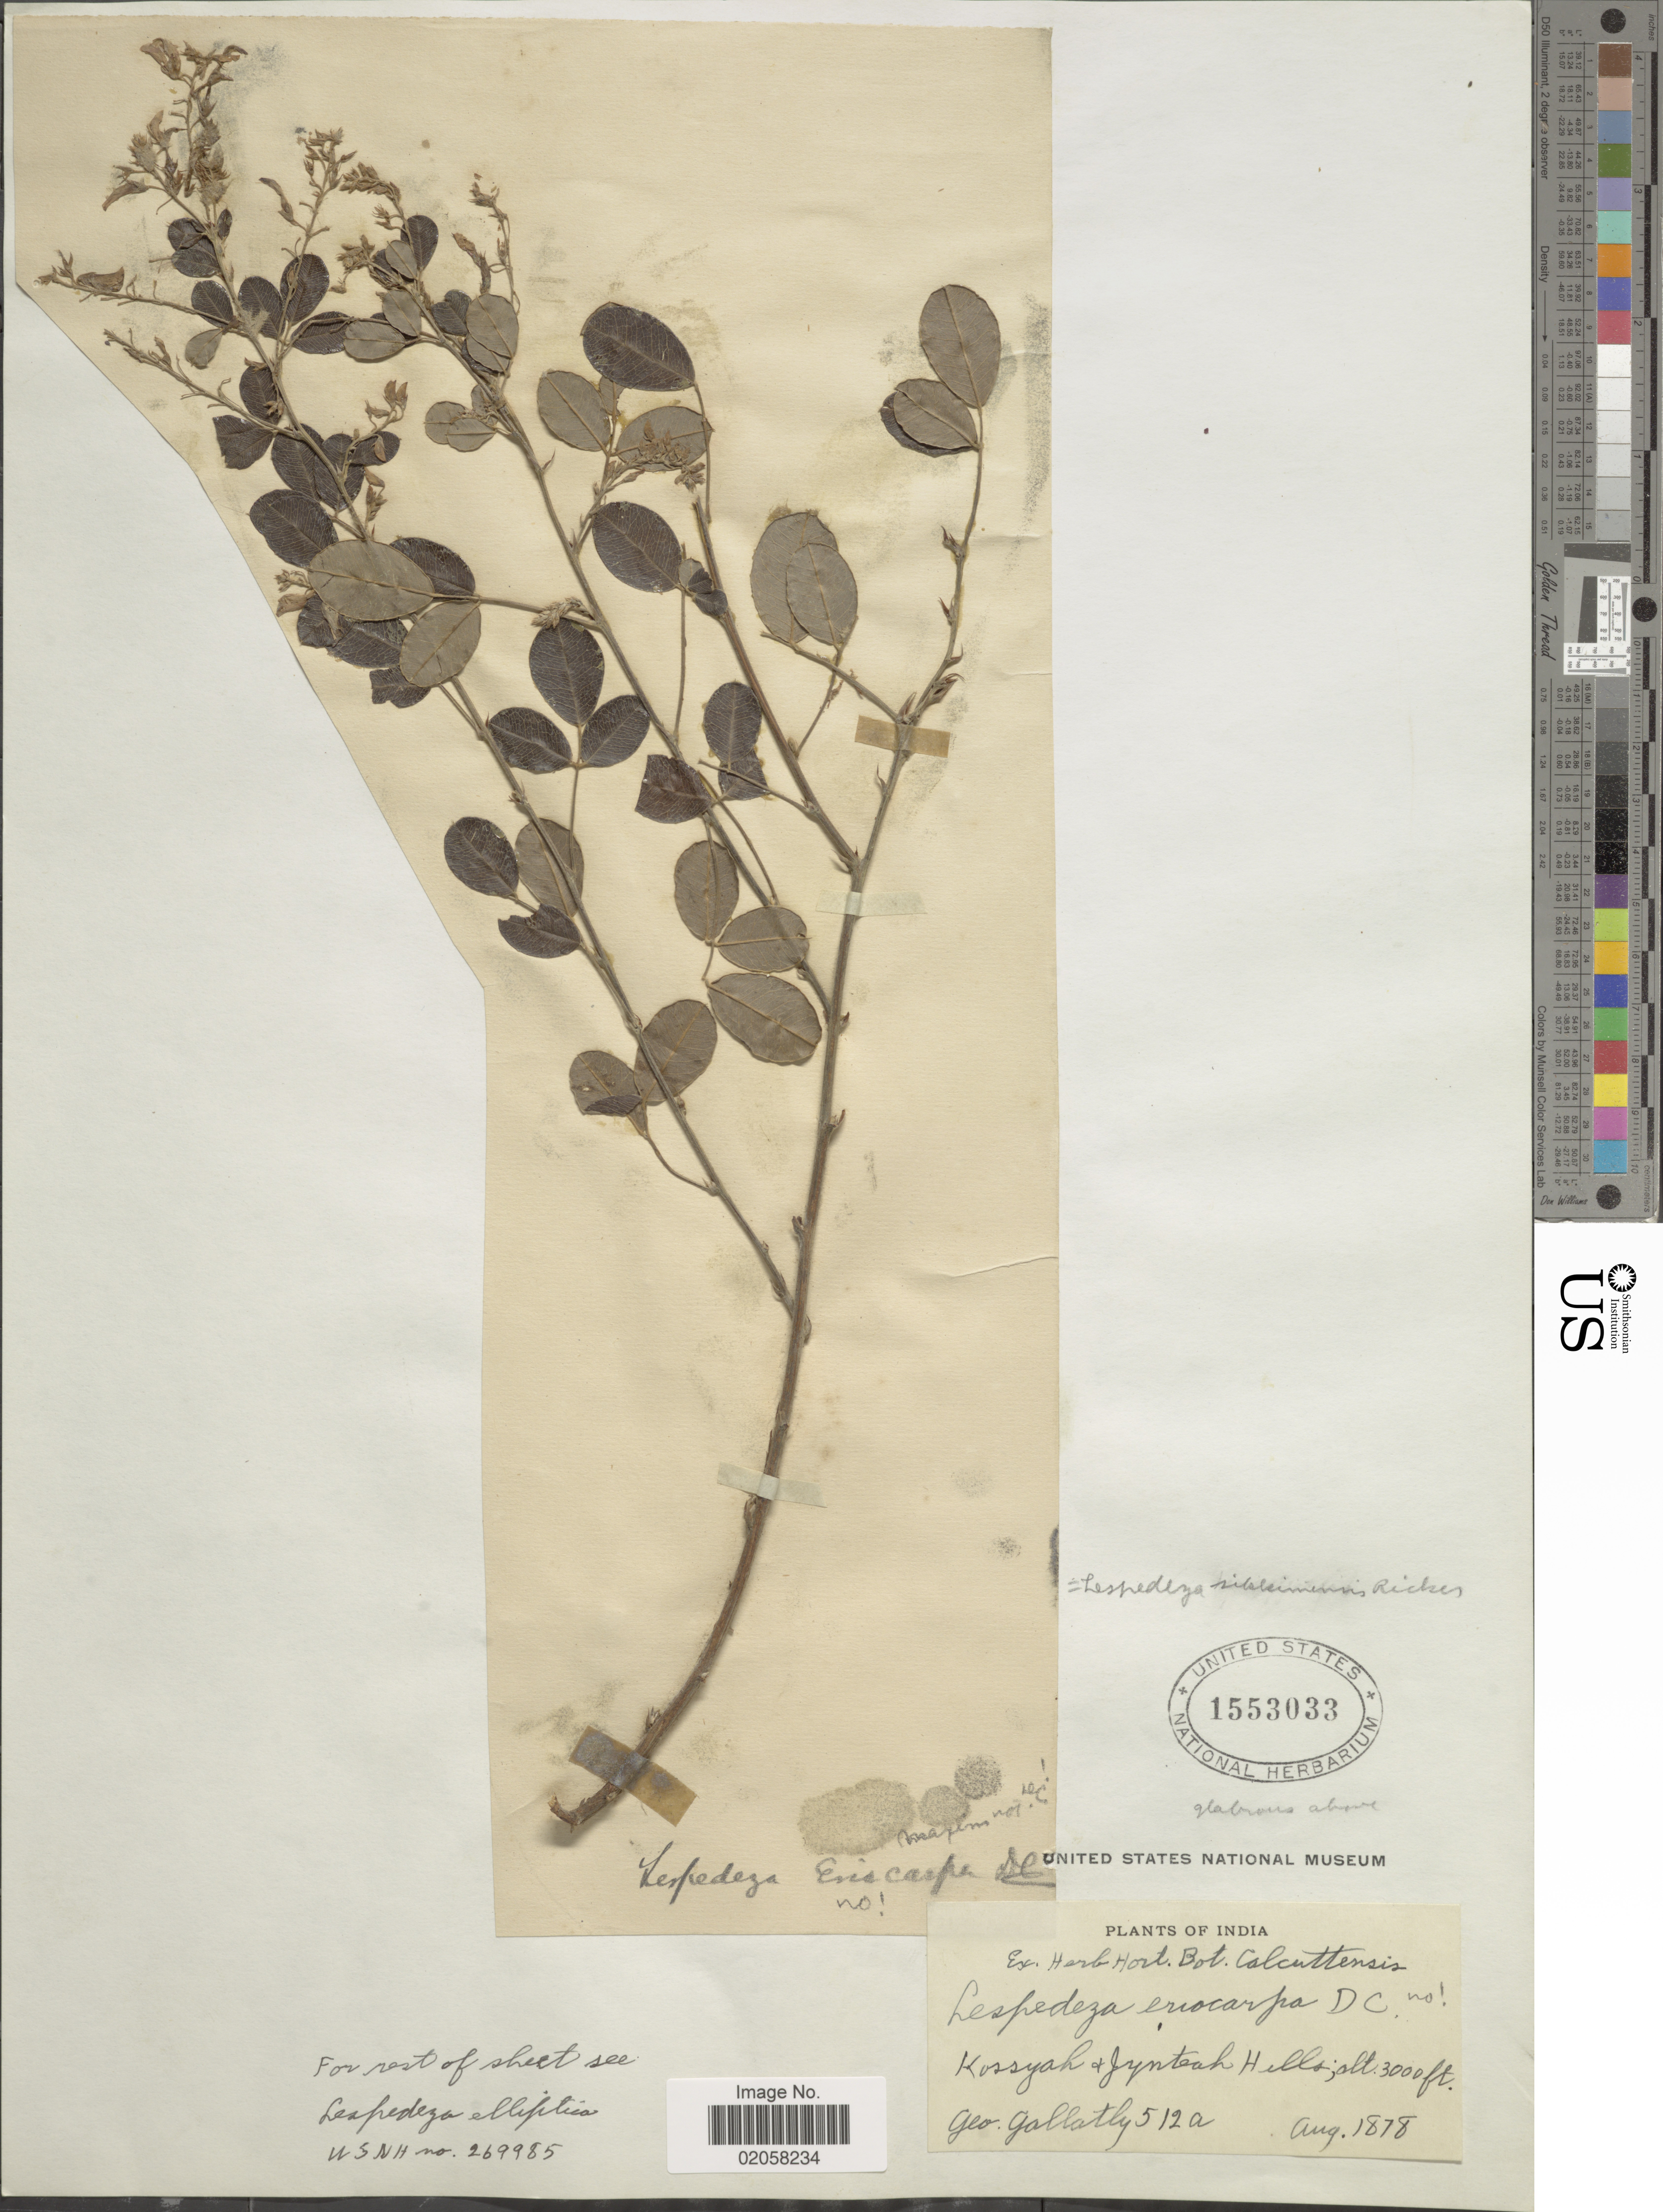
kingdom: Plantae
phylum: Tracheophyta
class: Magnoliopsida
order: Fabales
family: Fabaceae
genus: Campylotropis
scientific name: Campylotropis sikkimensis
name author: Ricker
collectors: G. Gallatly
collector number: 512a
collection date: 1818-08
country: India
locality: Kossyah & Jynteah Hills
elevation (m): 914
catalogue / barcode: US 1553033